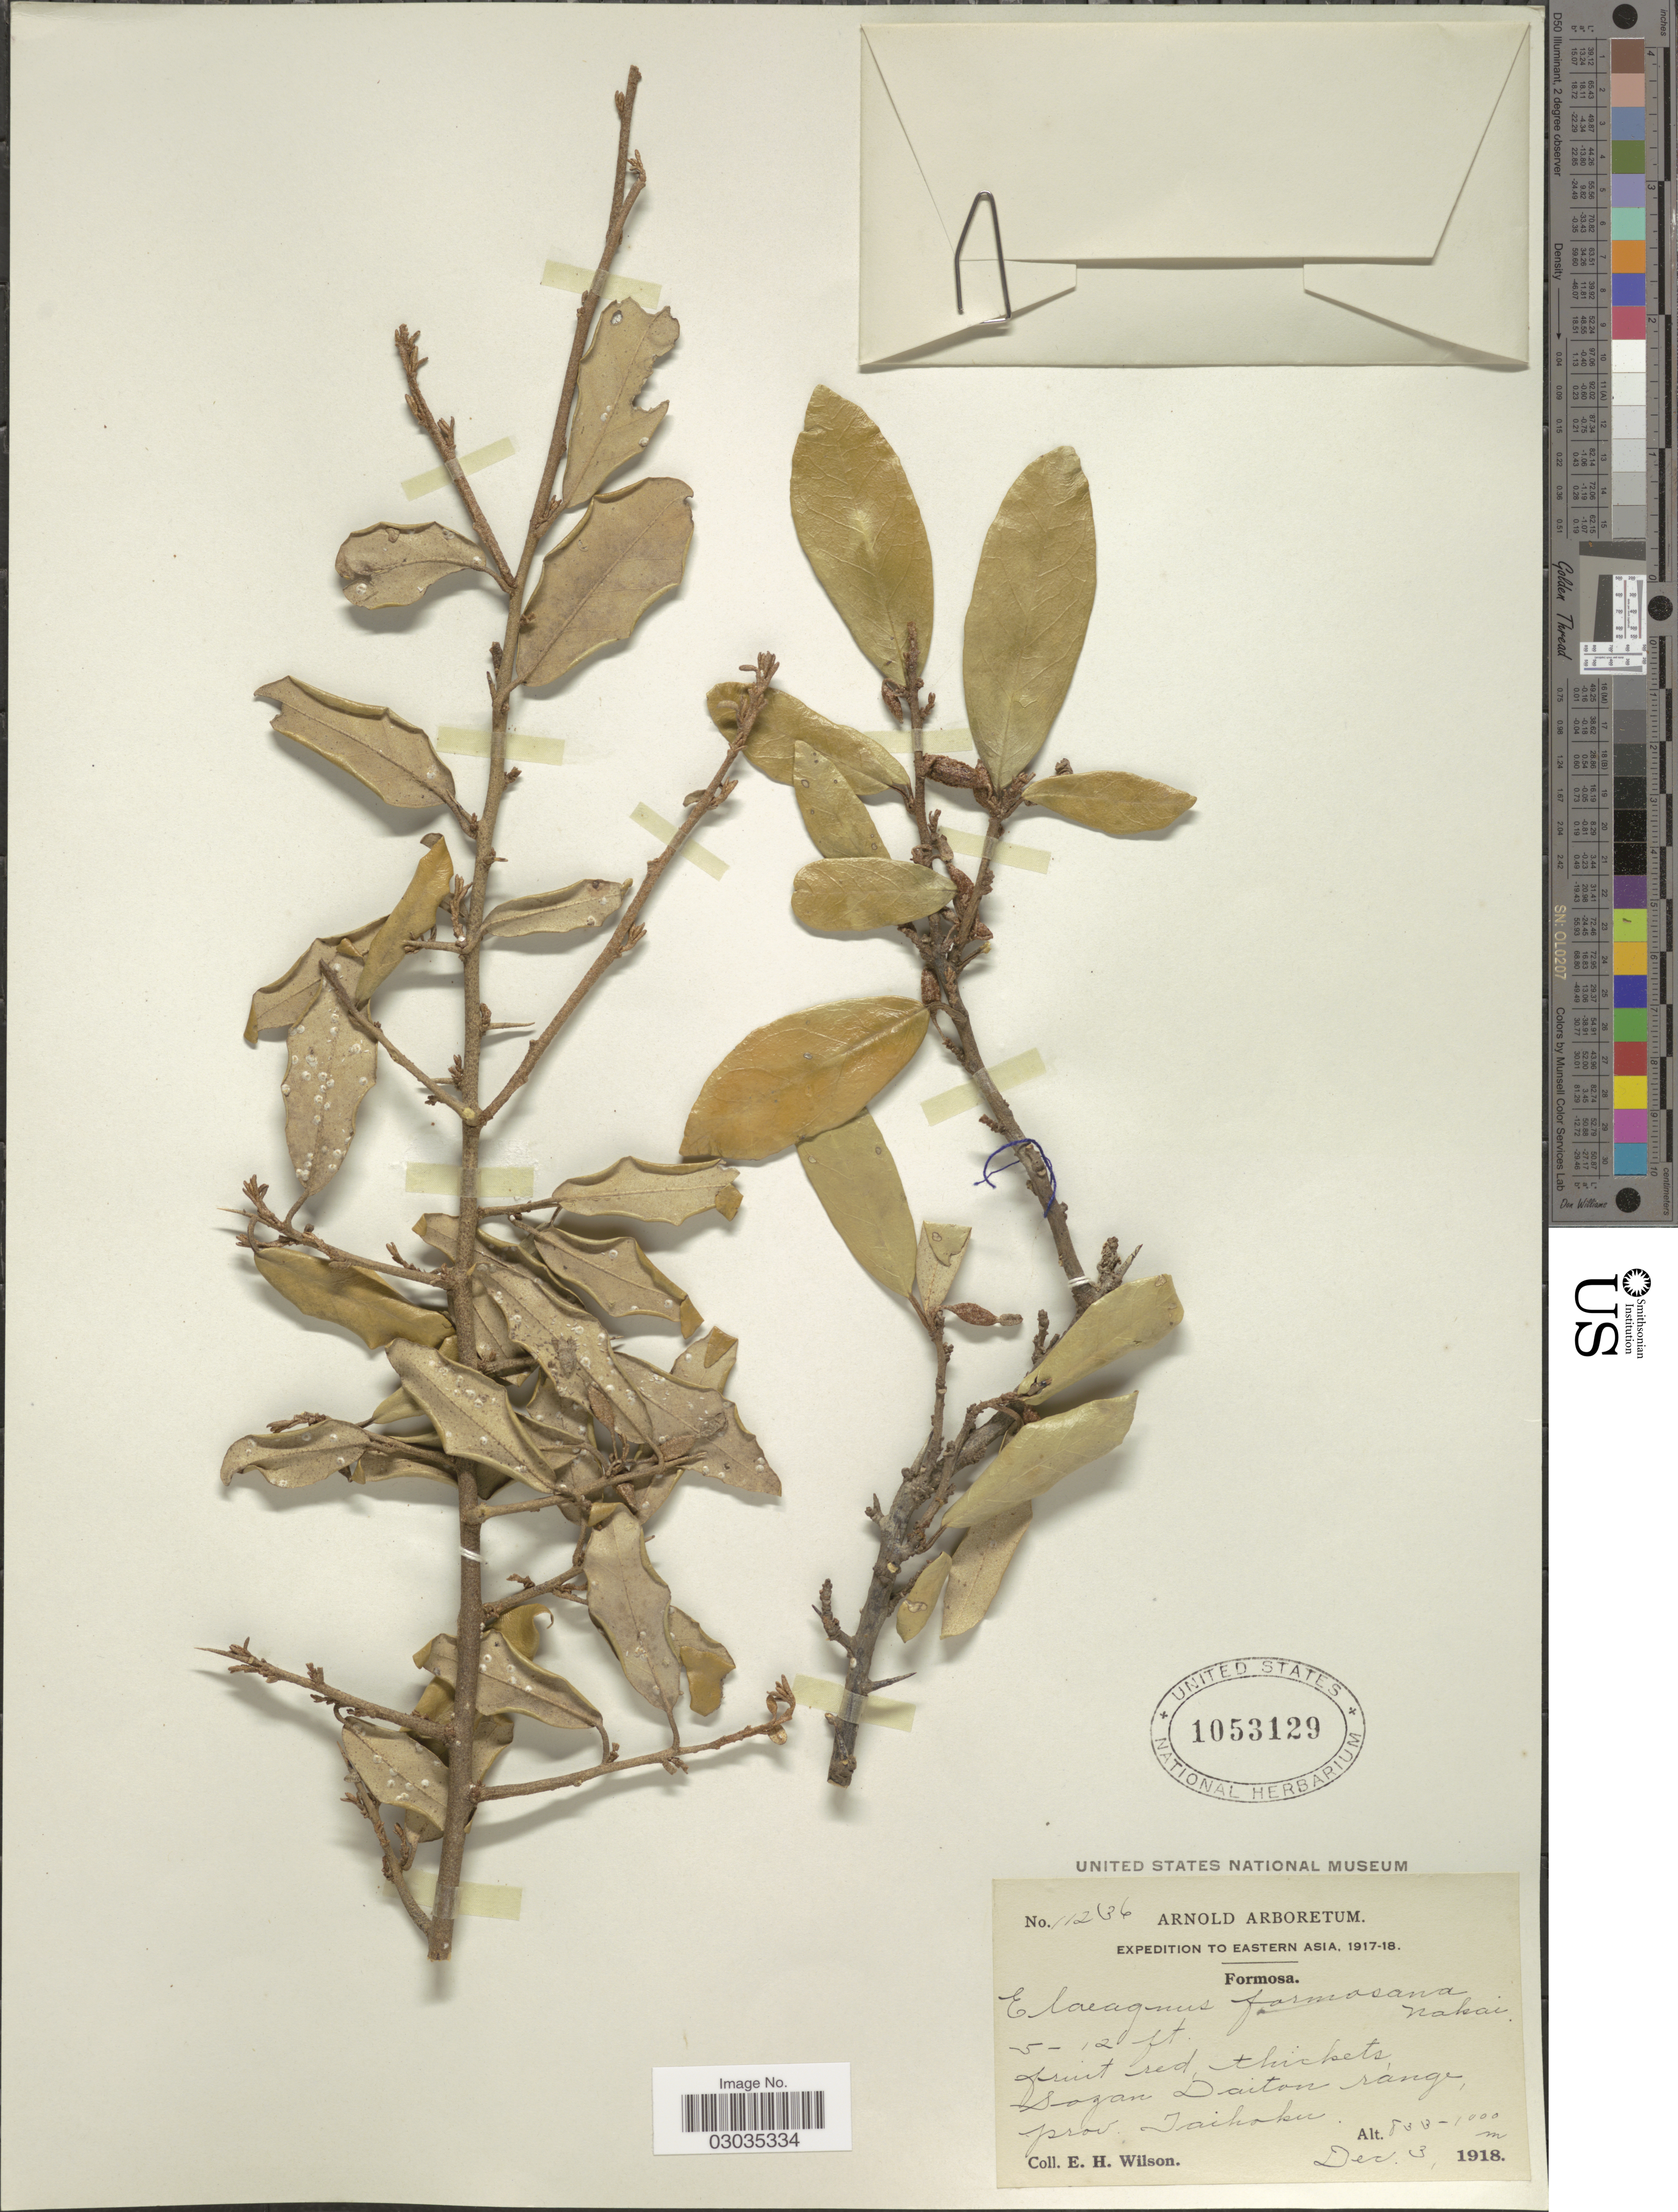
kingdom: Plantae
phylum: Tracheophyta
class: Magnoliopsida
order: Rosales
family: Elaeagnaceae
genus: Elaeagnus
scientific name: Elaeagnus formosana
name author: Nakai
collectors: E. Wilson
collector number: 11236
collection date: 1918-12-03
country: Taiwan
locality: Eastern Asia. Formosa. Sozan Daiton range prov. Taihoku.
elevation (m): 833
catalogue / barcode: US 1053129